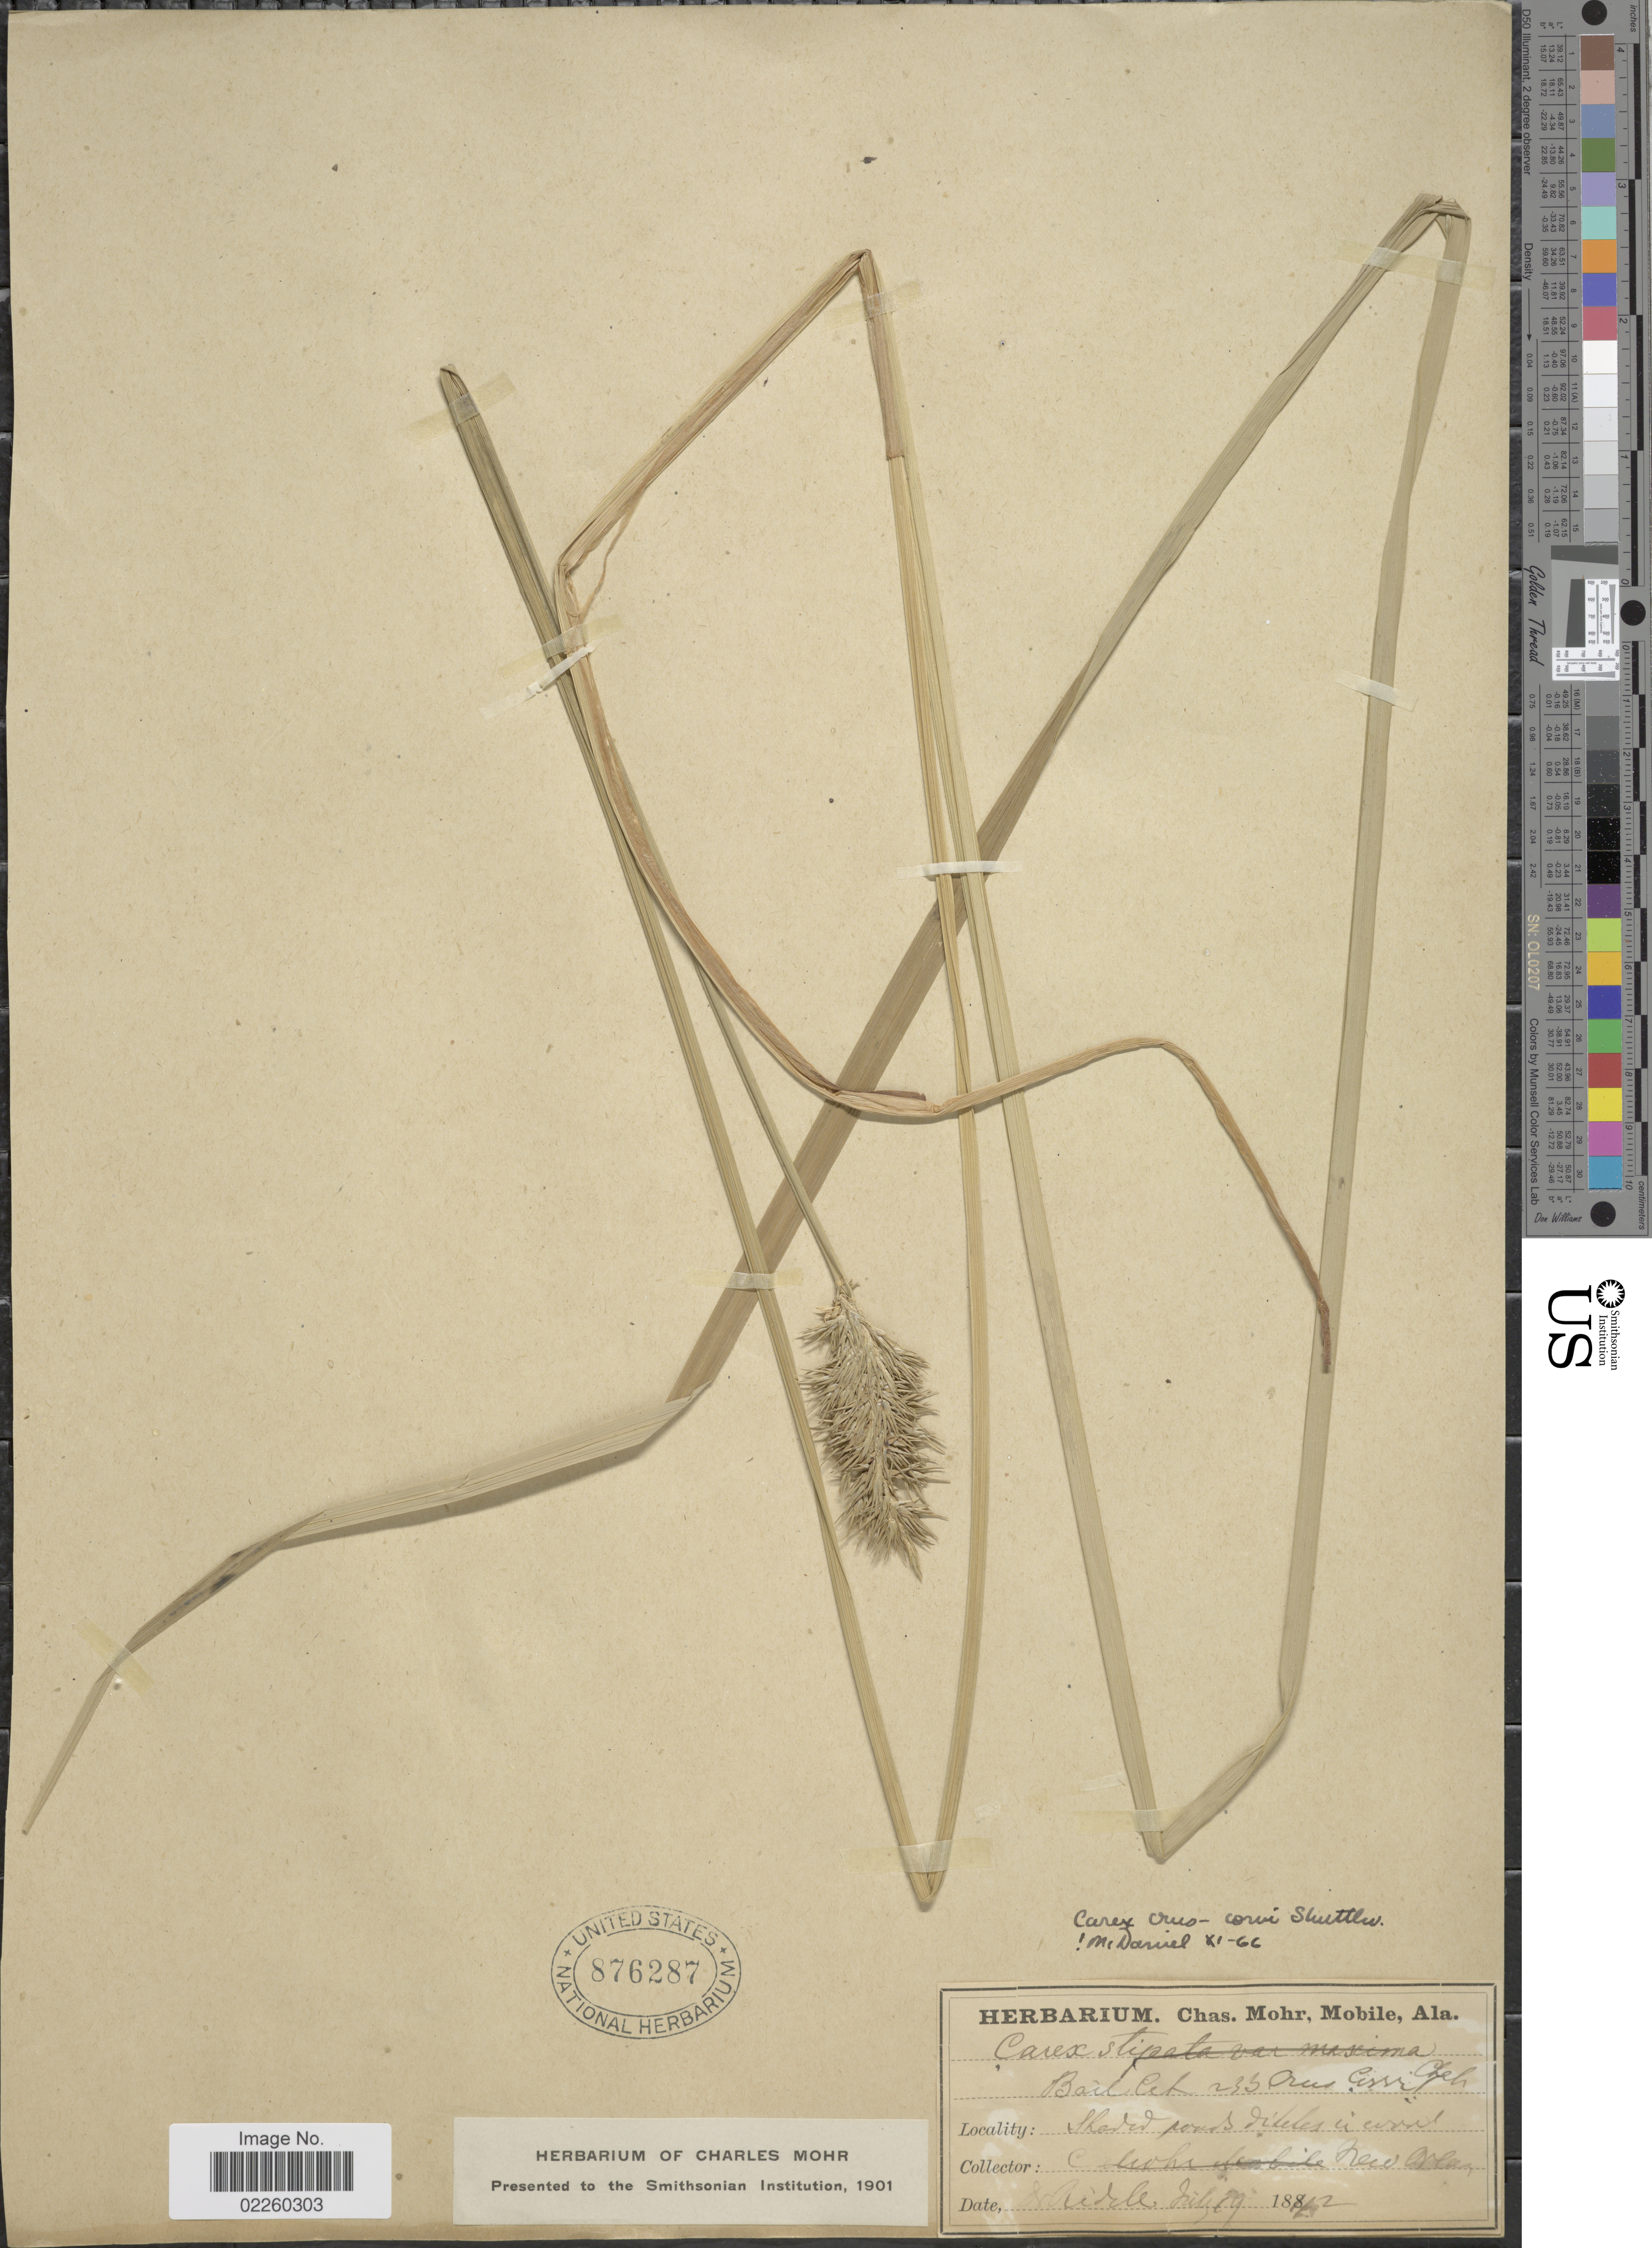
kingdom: Plantae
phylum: Tracheophyta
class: Liliopsida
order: Poales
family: Cyperaceae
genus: Carex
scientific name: Carex crus-corvi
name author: Shuttlew. ex Kunze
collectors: Aidrle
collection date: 1892-07-19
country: United States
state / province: Louisiana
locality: New Orleans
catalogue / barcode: US 876287